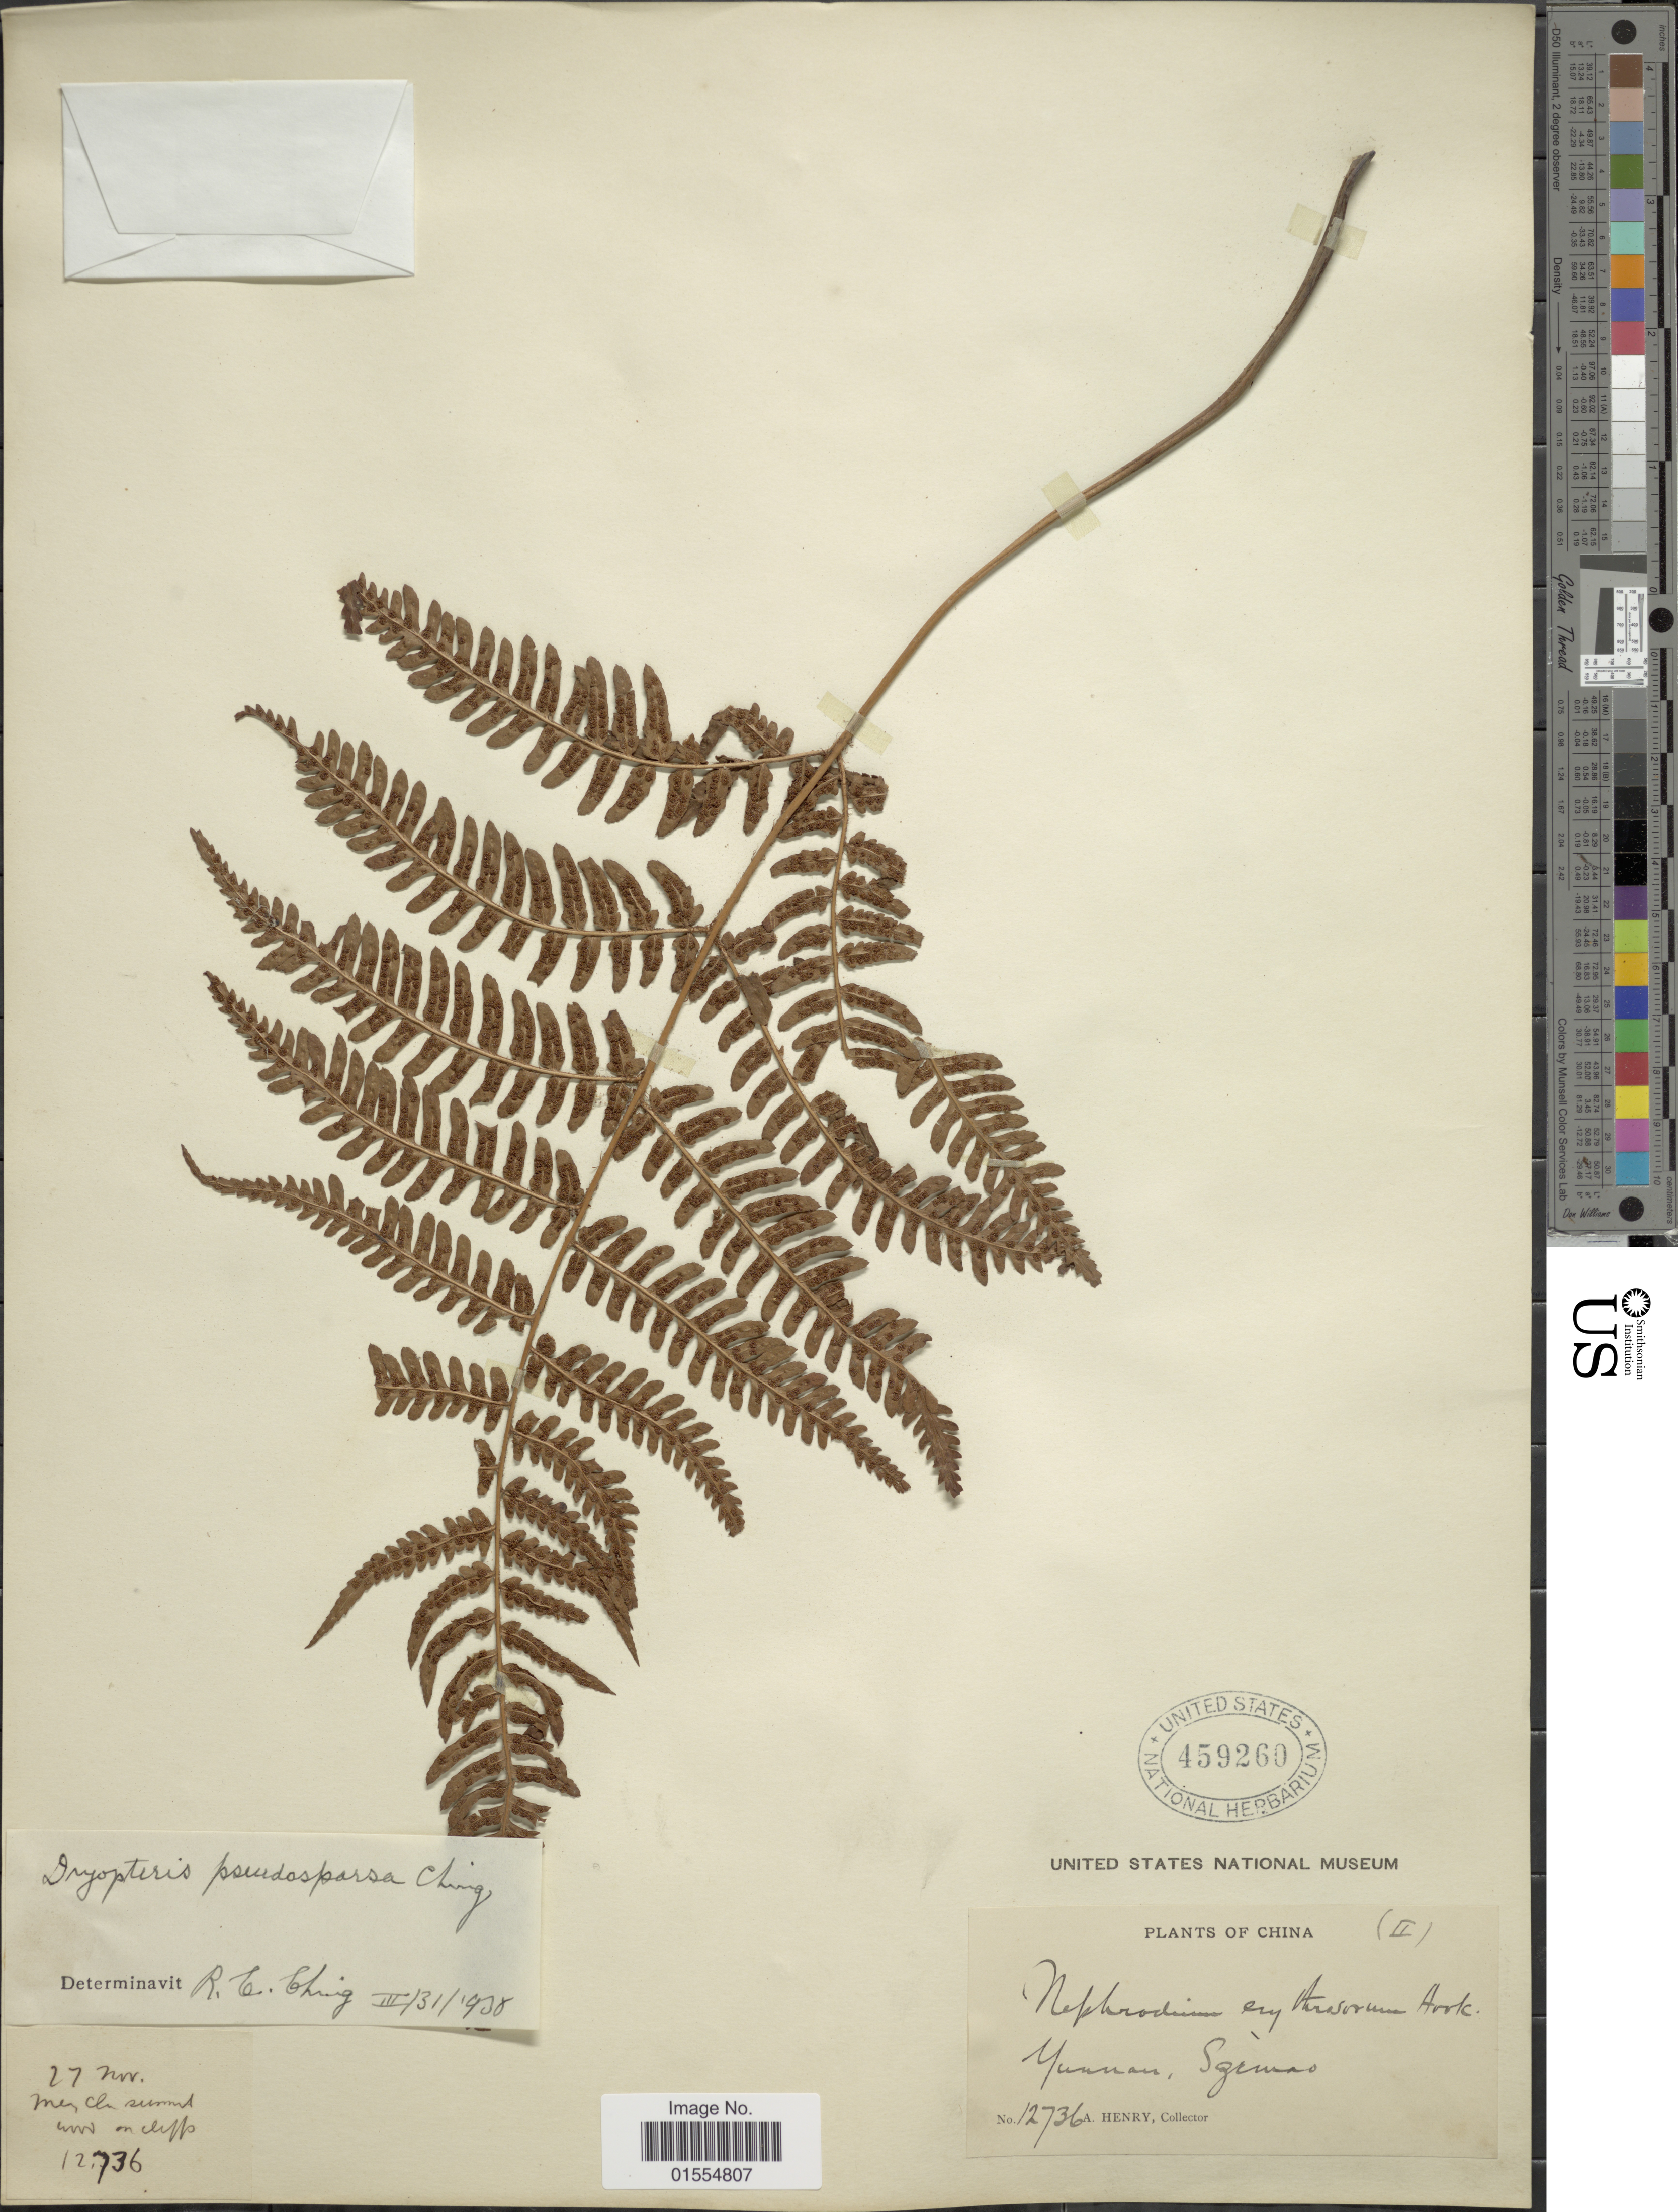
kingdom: Plantae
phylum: Tracheophyta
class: Polypodiopsida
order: Polypodiales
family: Dryopteridaceae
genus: Dryopteris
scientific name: Dryopteris pseudosparsa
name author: Ching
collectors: A. Henry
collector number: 12736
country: China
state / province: Yunnan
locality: Yunnan, Szimao, China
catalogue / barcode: US 459260